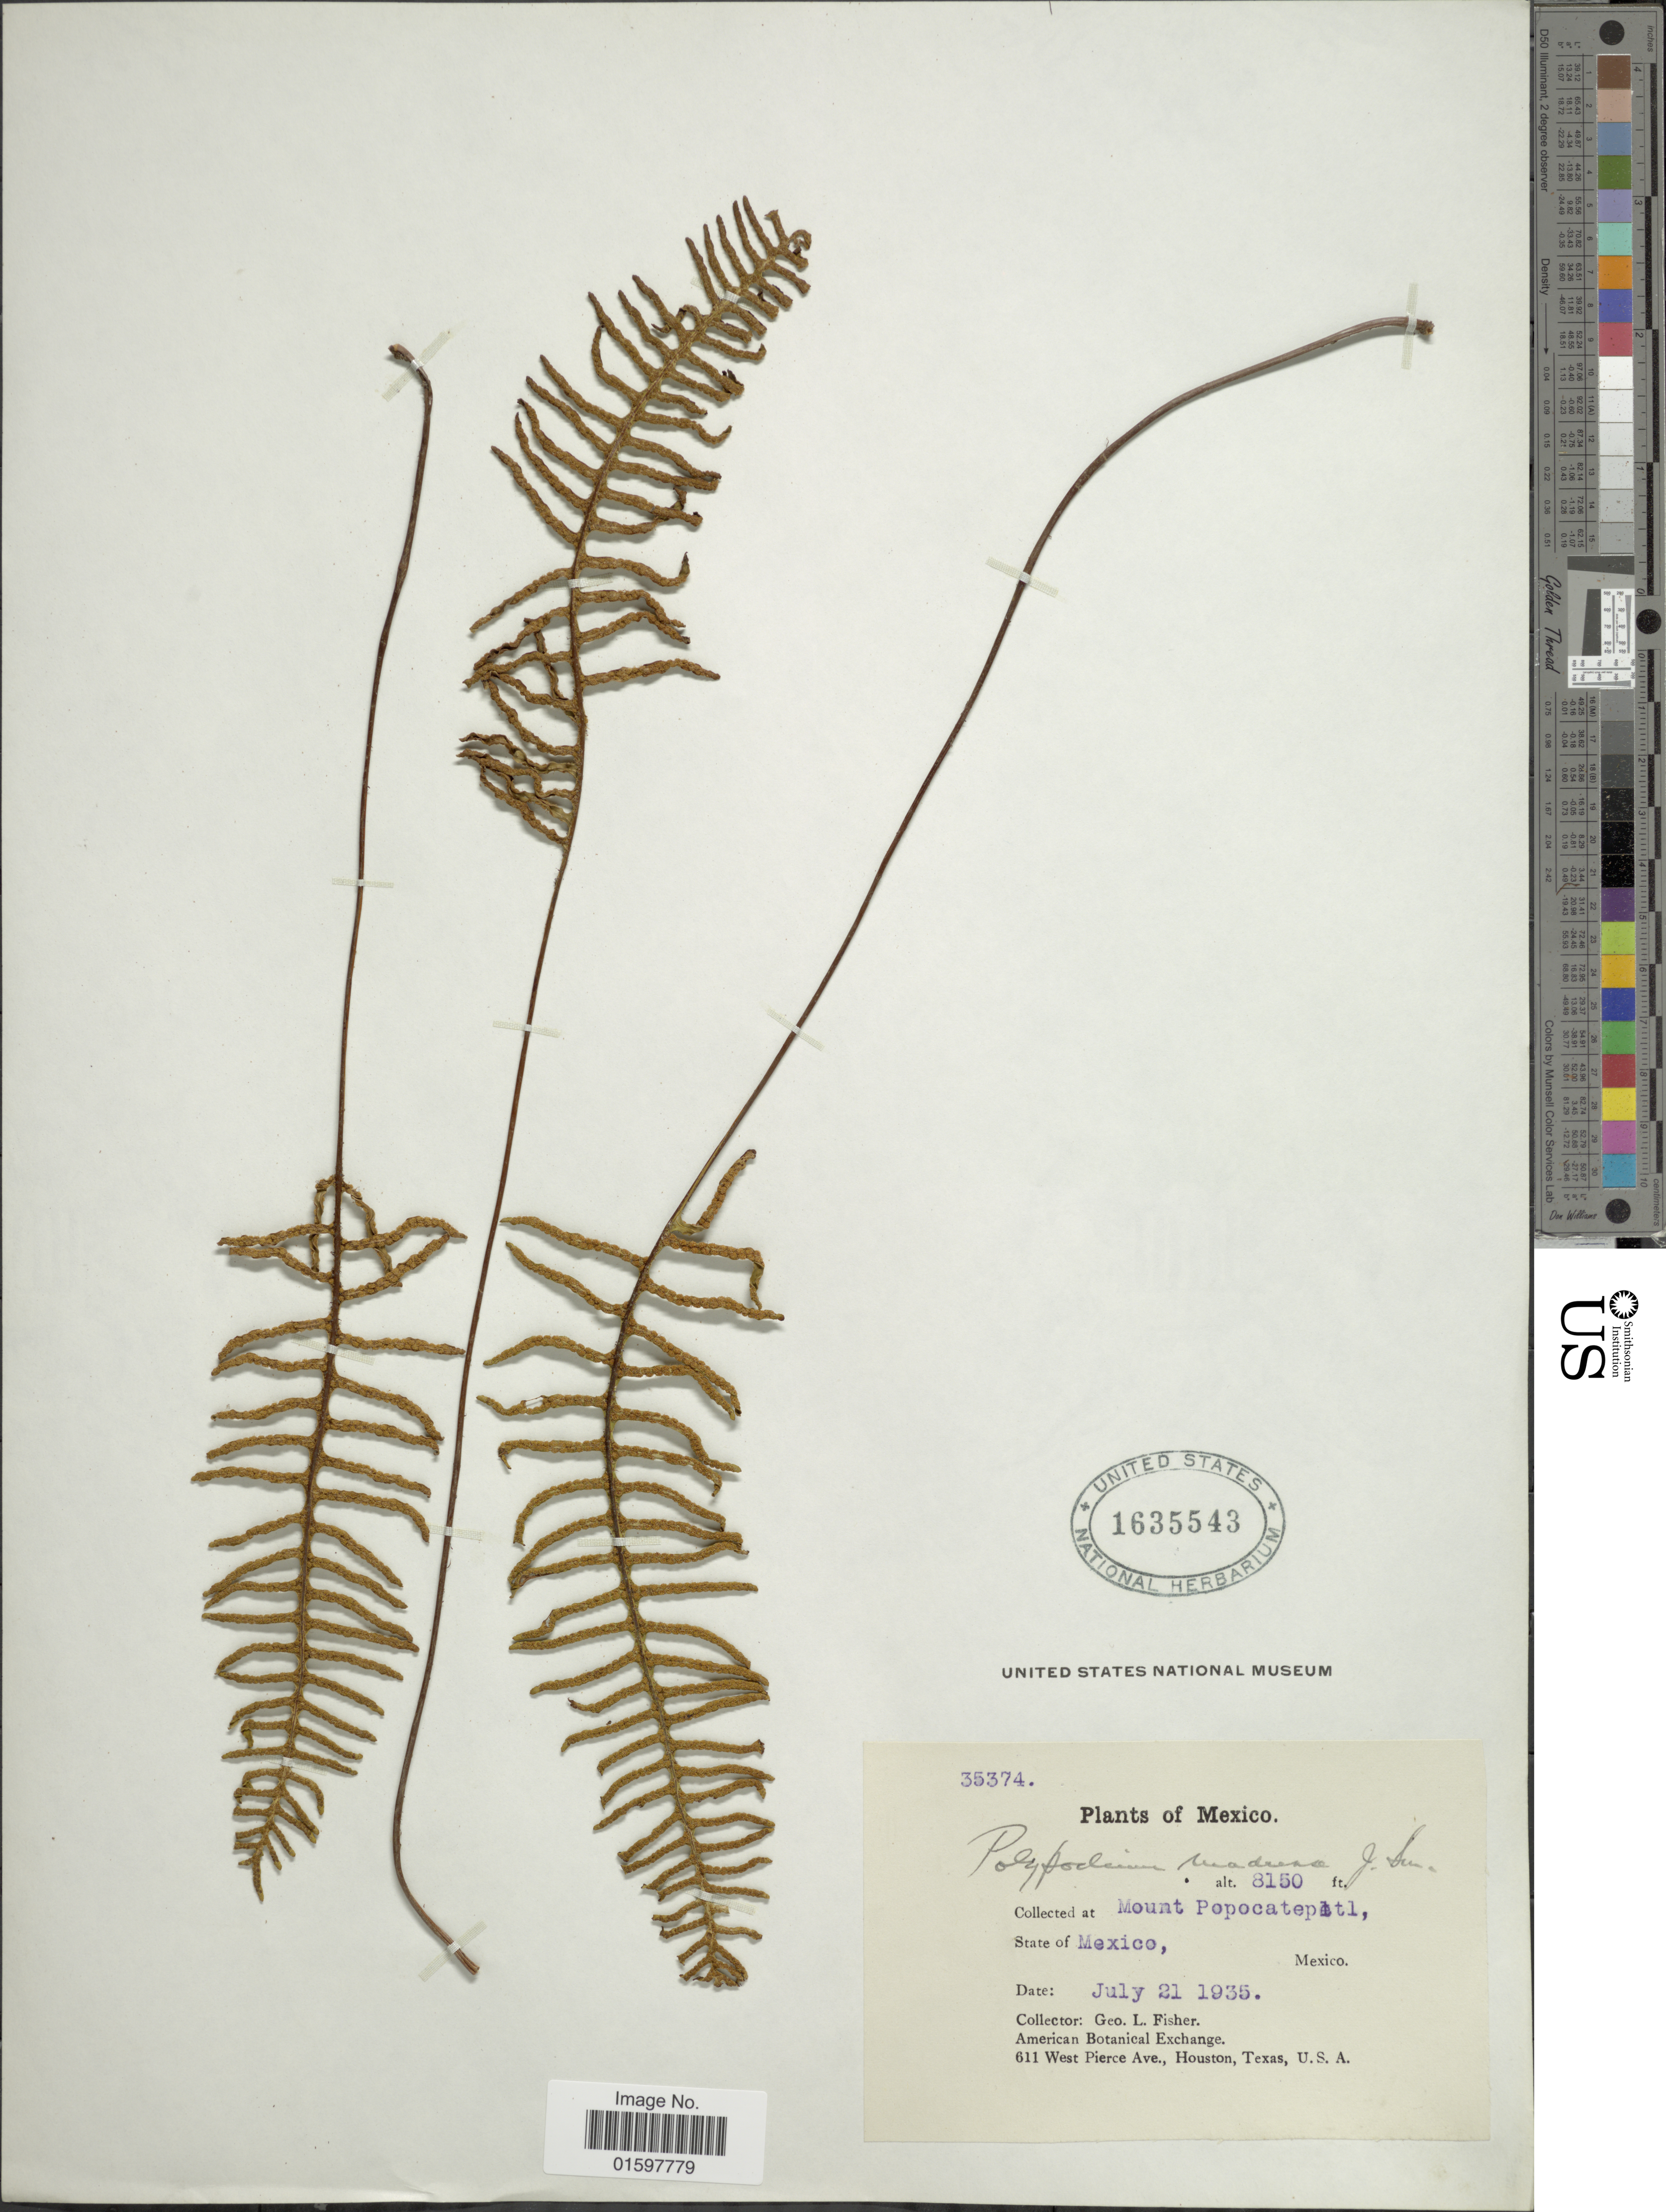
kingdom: Plantae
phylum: Tracheophyta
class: Polypodiopsida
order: Polypodiales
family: Polypodiaceae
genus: Pleopeltis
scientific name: Pleopeltis madrense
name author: (J. Sm.) A.R. Sm. & Tejero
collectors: G. L. Fisher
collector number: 35374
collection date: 1935-07-21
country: Mexico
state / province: México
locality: State of Mexico, Mount Popocatepetl.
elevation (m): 2484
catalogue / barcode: US 1635543